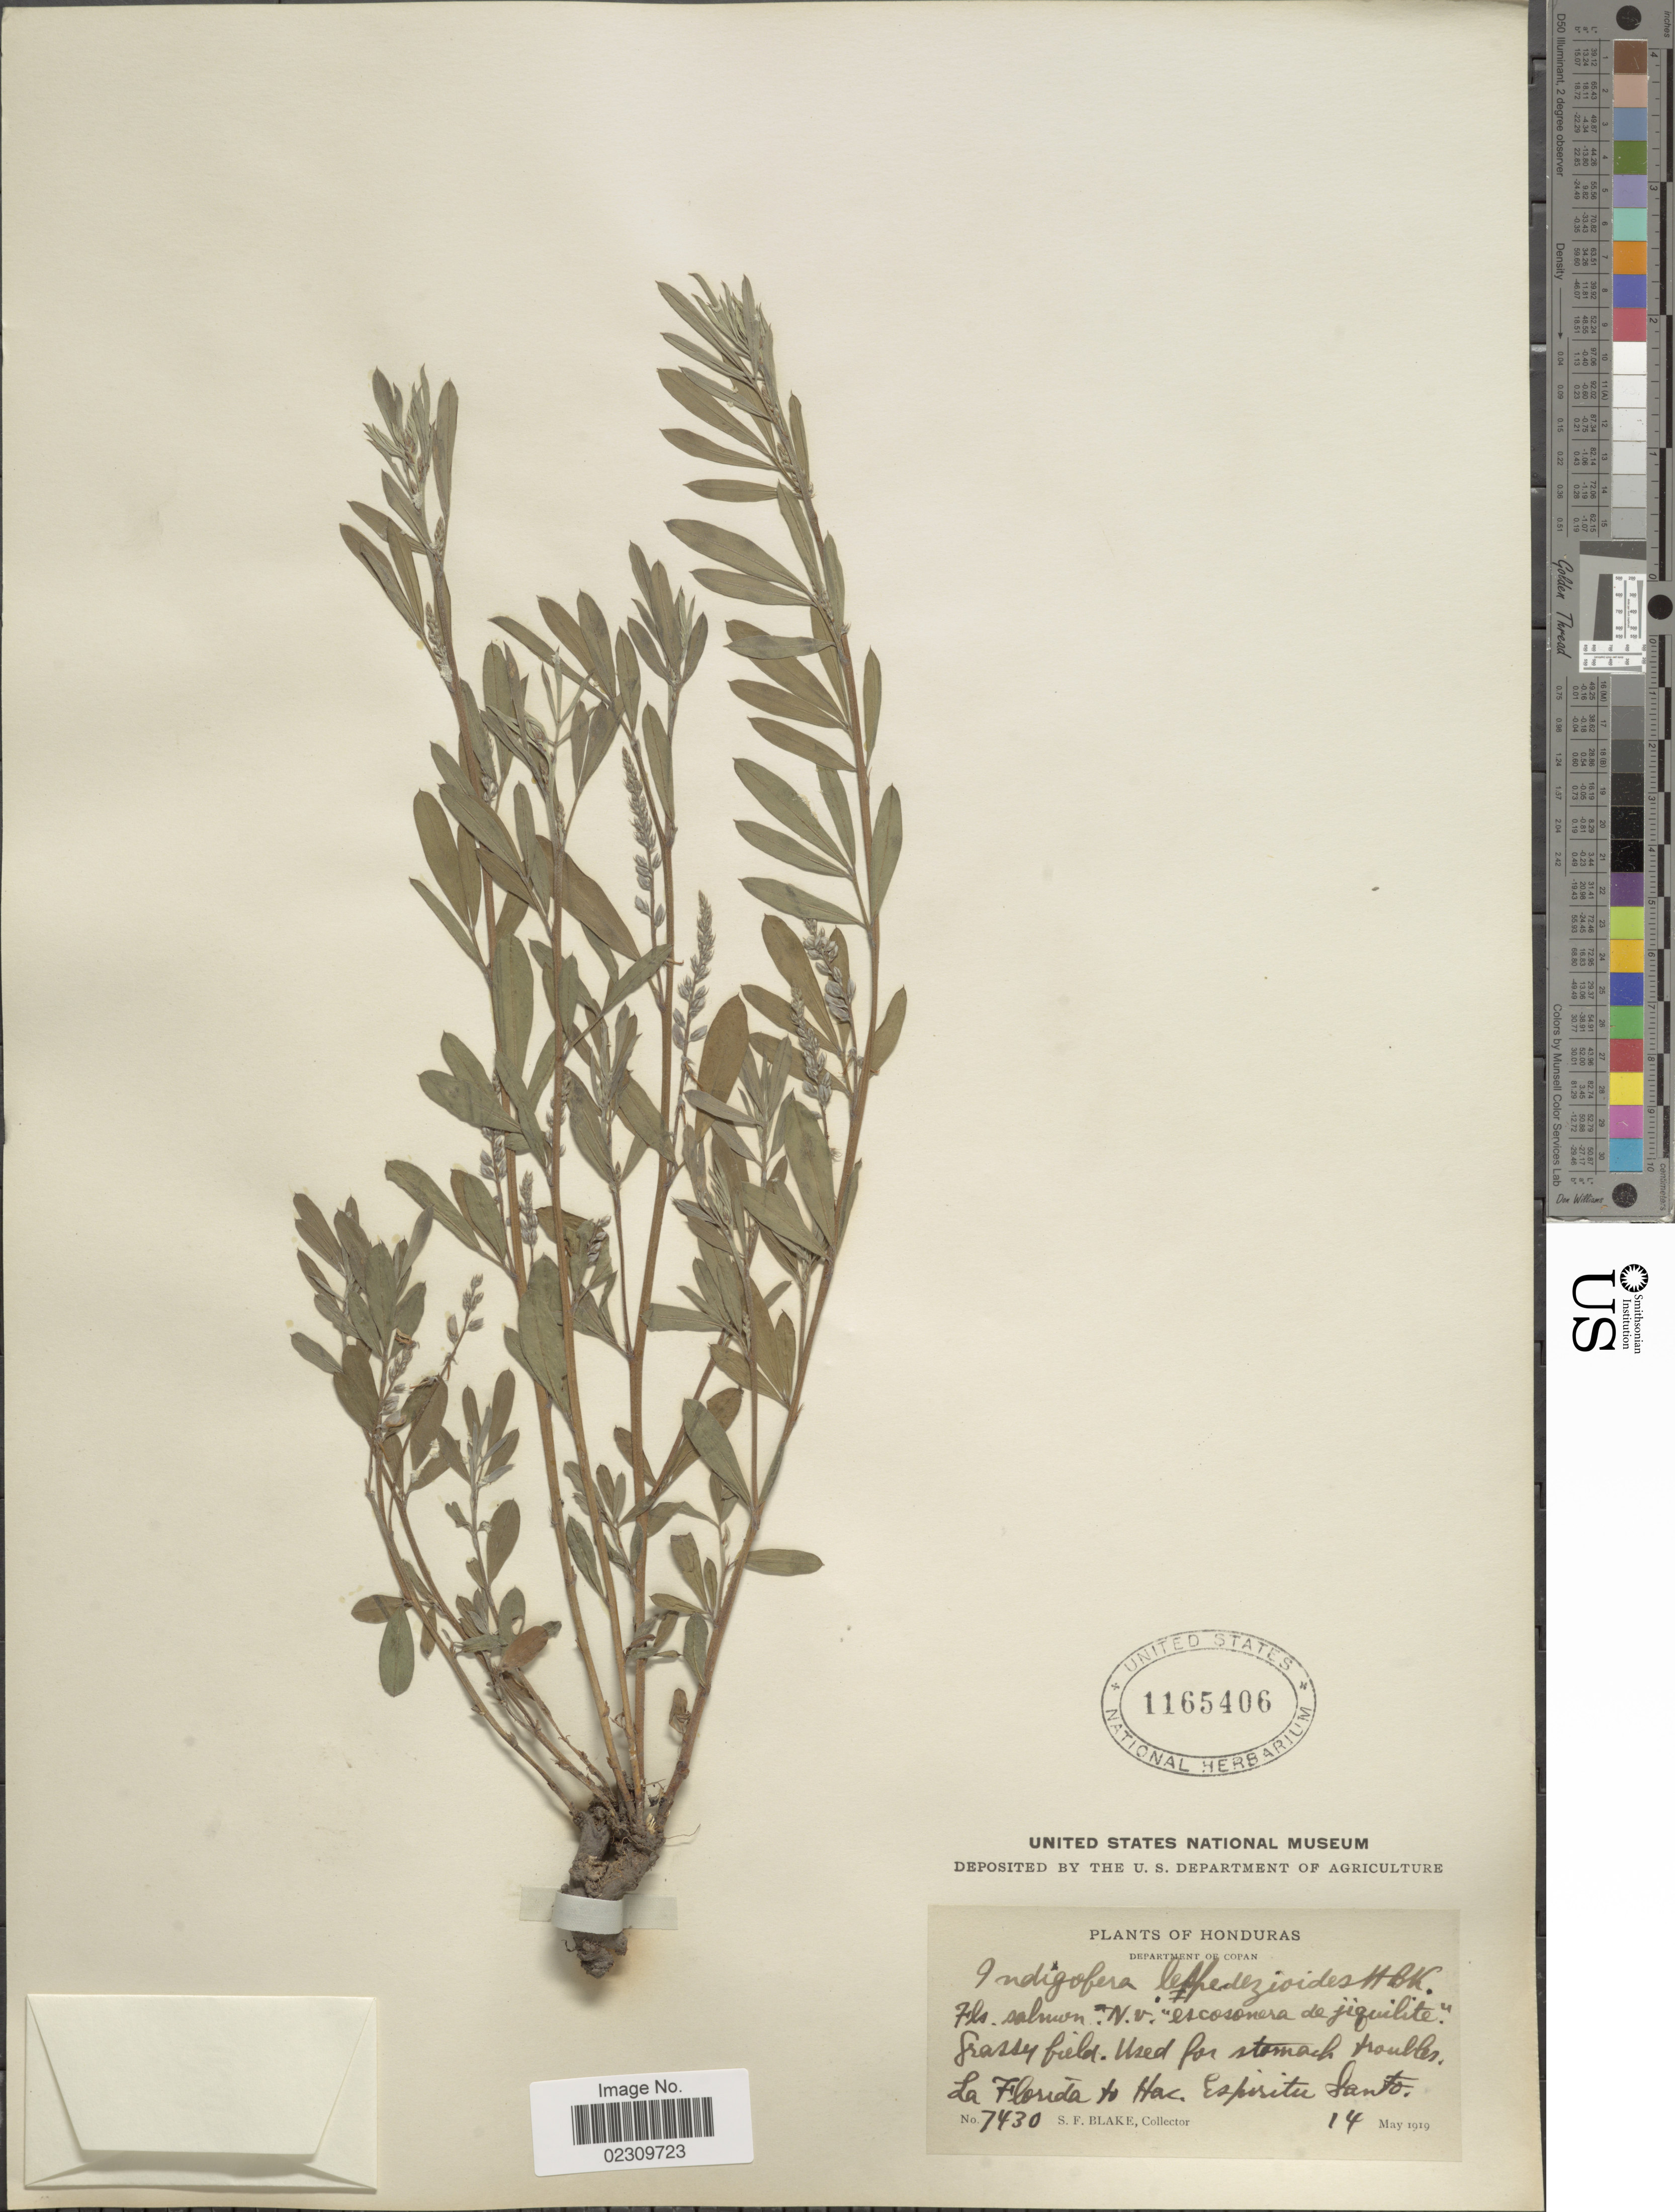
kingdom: Plantae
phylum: Tracheophyta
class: Magnoliopsida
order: Fabales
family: Fabaceae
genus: Indigofera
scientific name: Indigofera lespedezioides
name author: Kunth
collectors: S. Blake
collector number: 7430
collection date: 1919-05-14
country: Honduras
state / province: Copán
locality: Department of Copan. La Florida to Hac. Espiritu Santo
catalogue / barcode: US 1165406